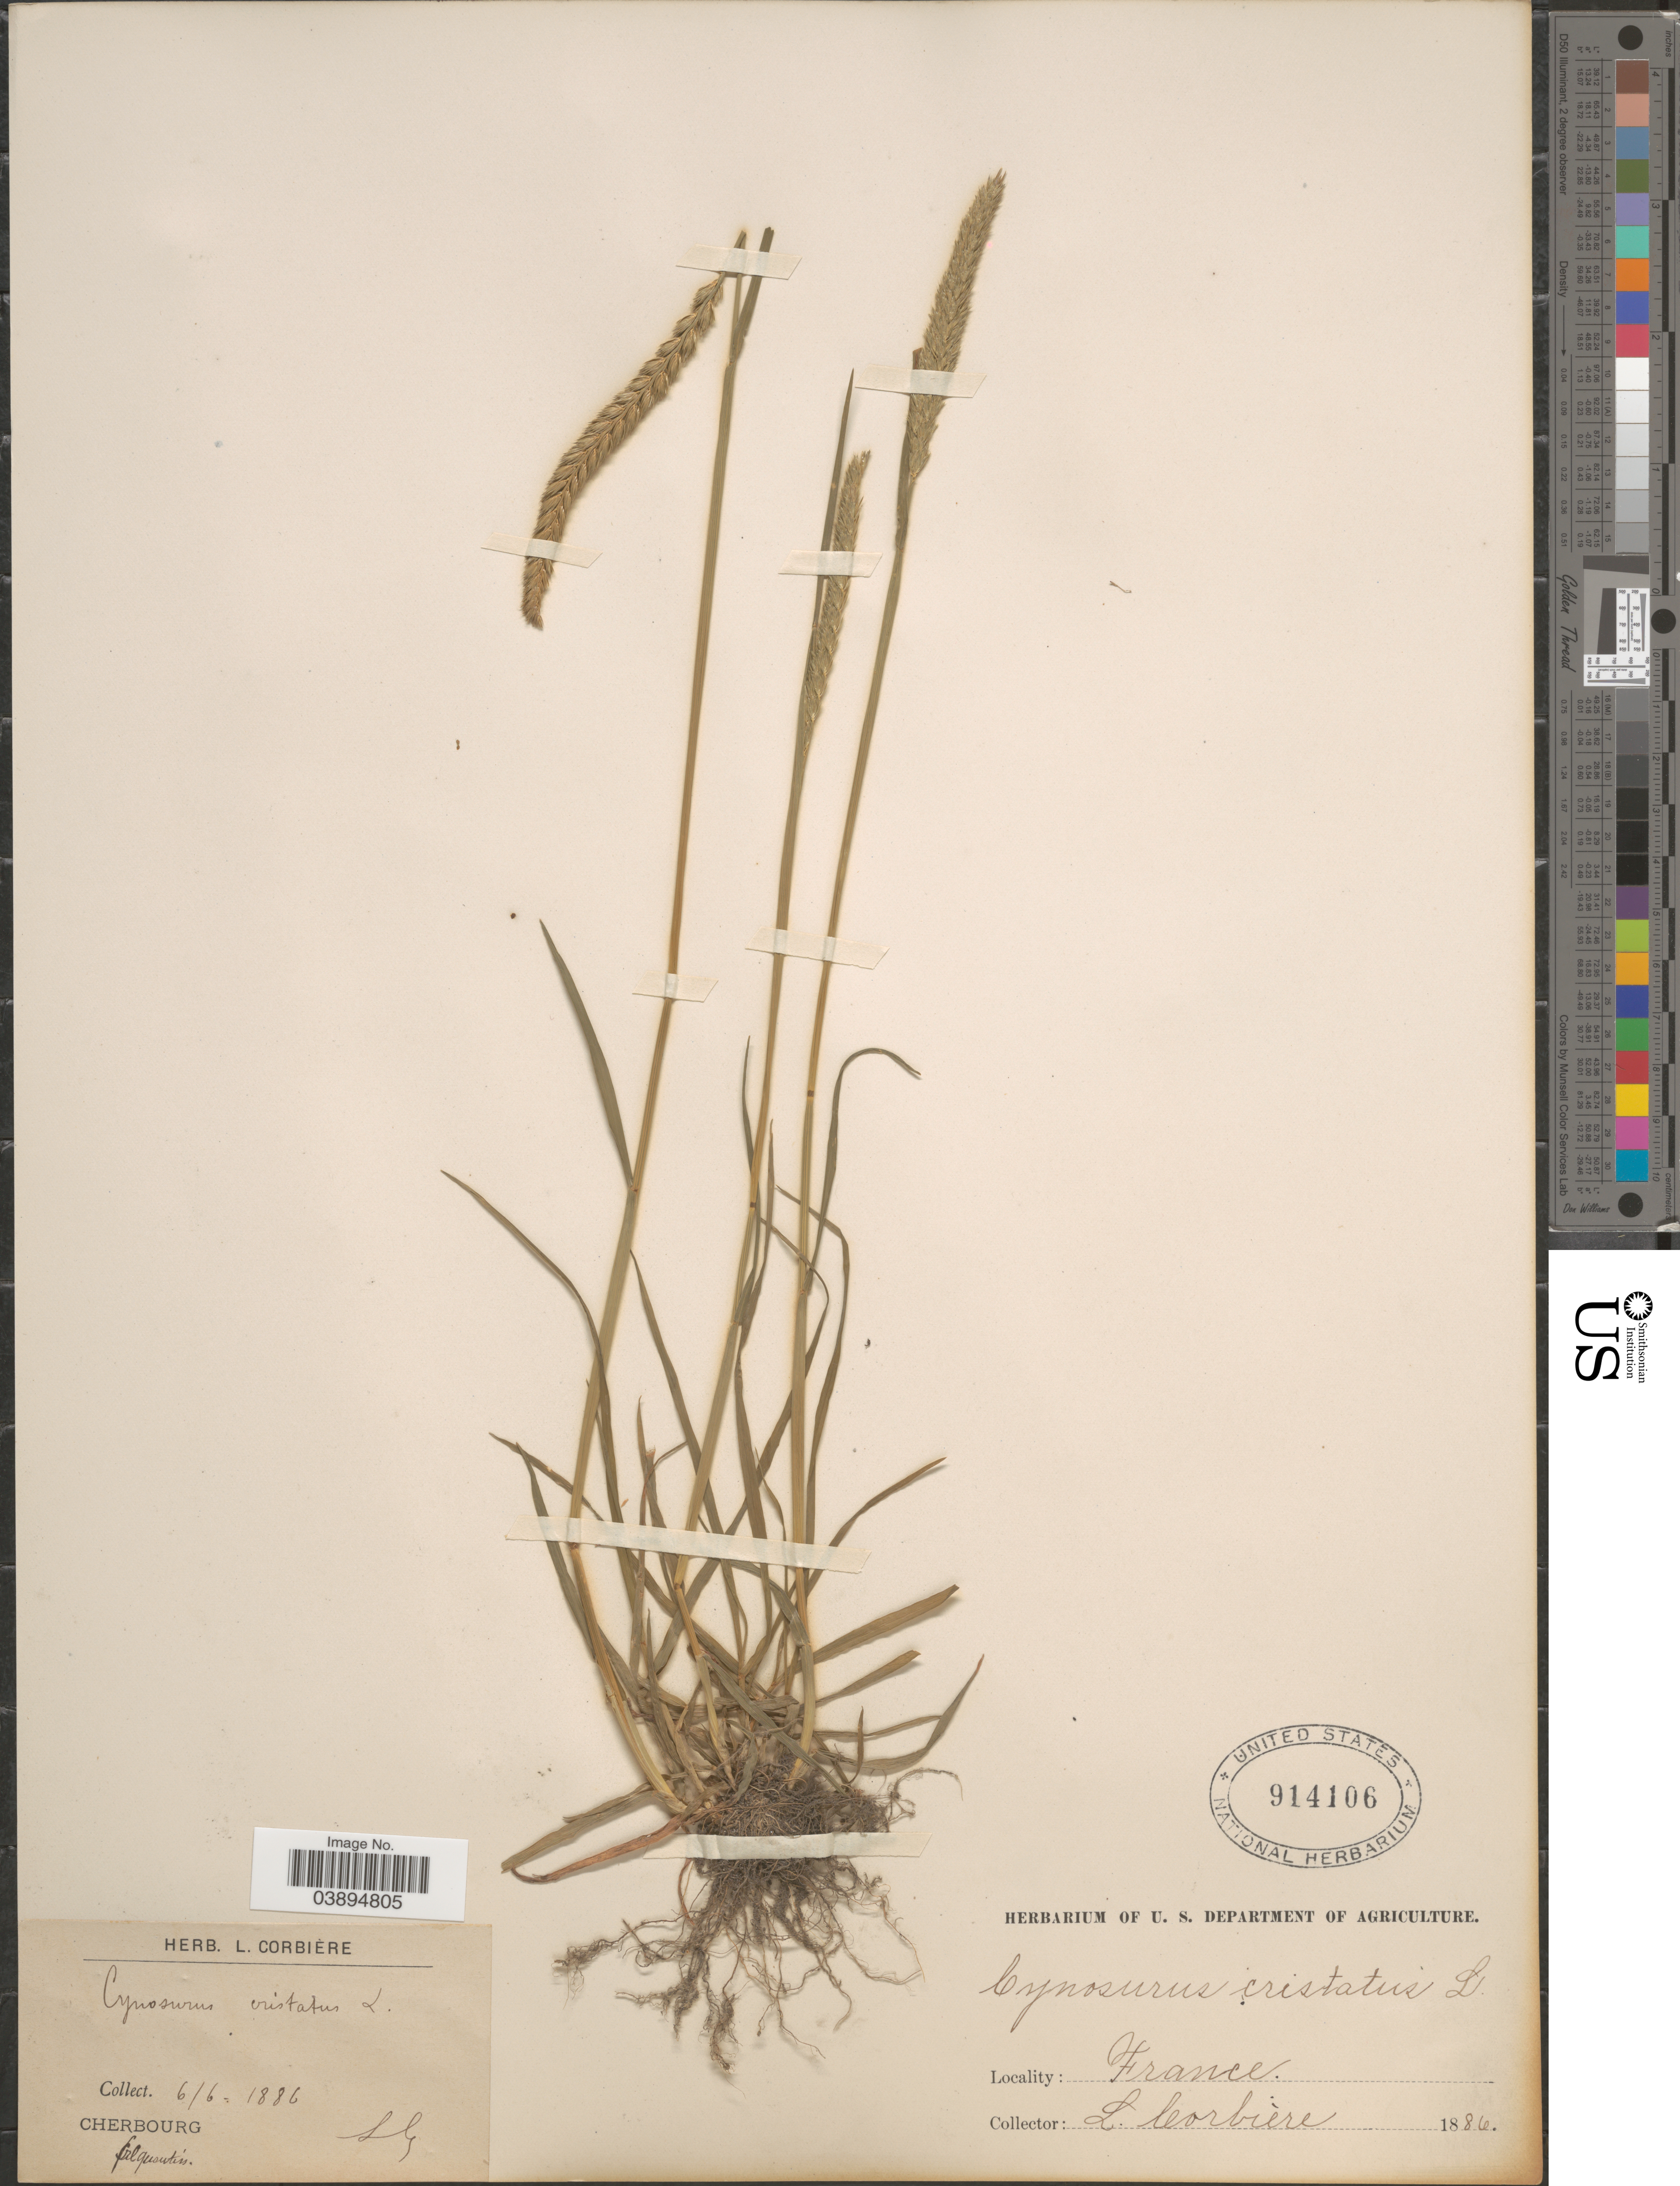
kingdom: Plantae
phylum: Tracheophyta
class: Liliopsida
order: Poales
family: Poaceae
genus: Cynosurus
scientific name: Cynosurus cristatus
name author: L.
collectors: L. Corbière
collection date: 1886-06-06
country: France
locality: Cherbourg.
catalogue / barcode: US 914106